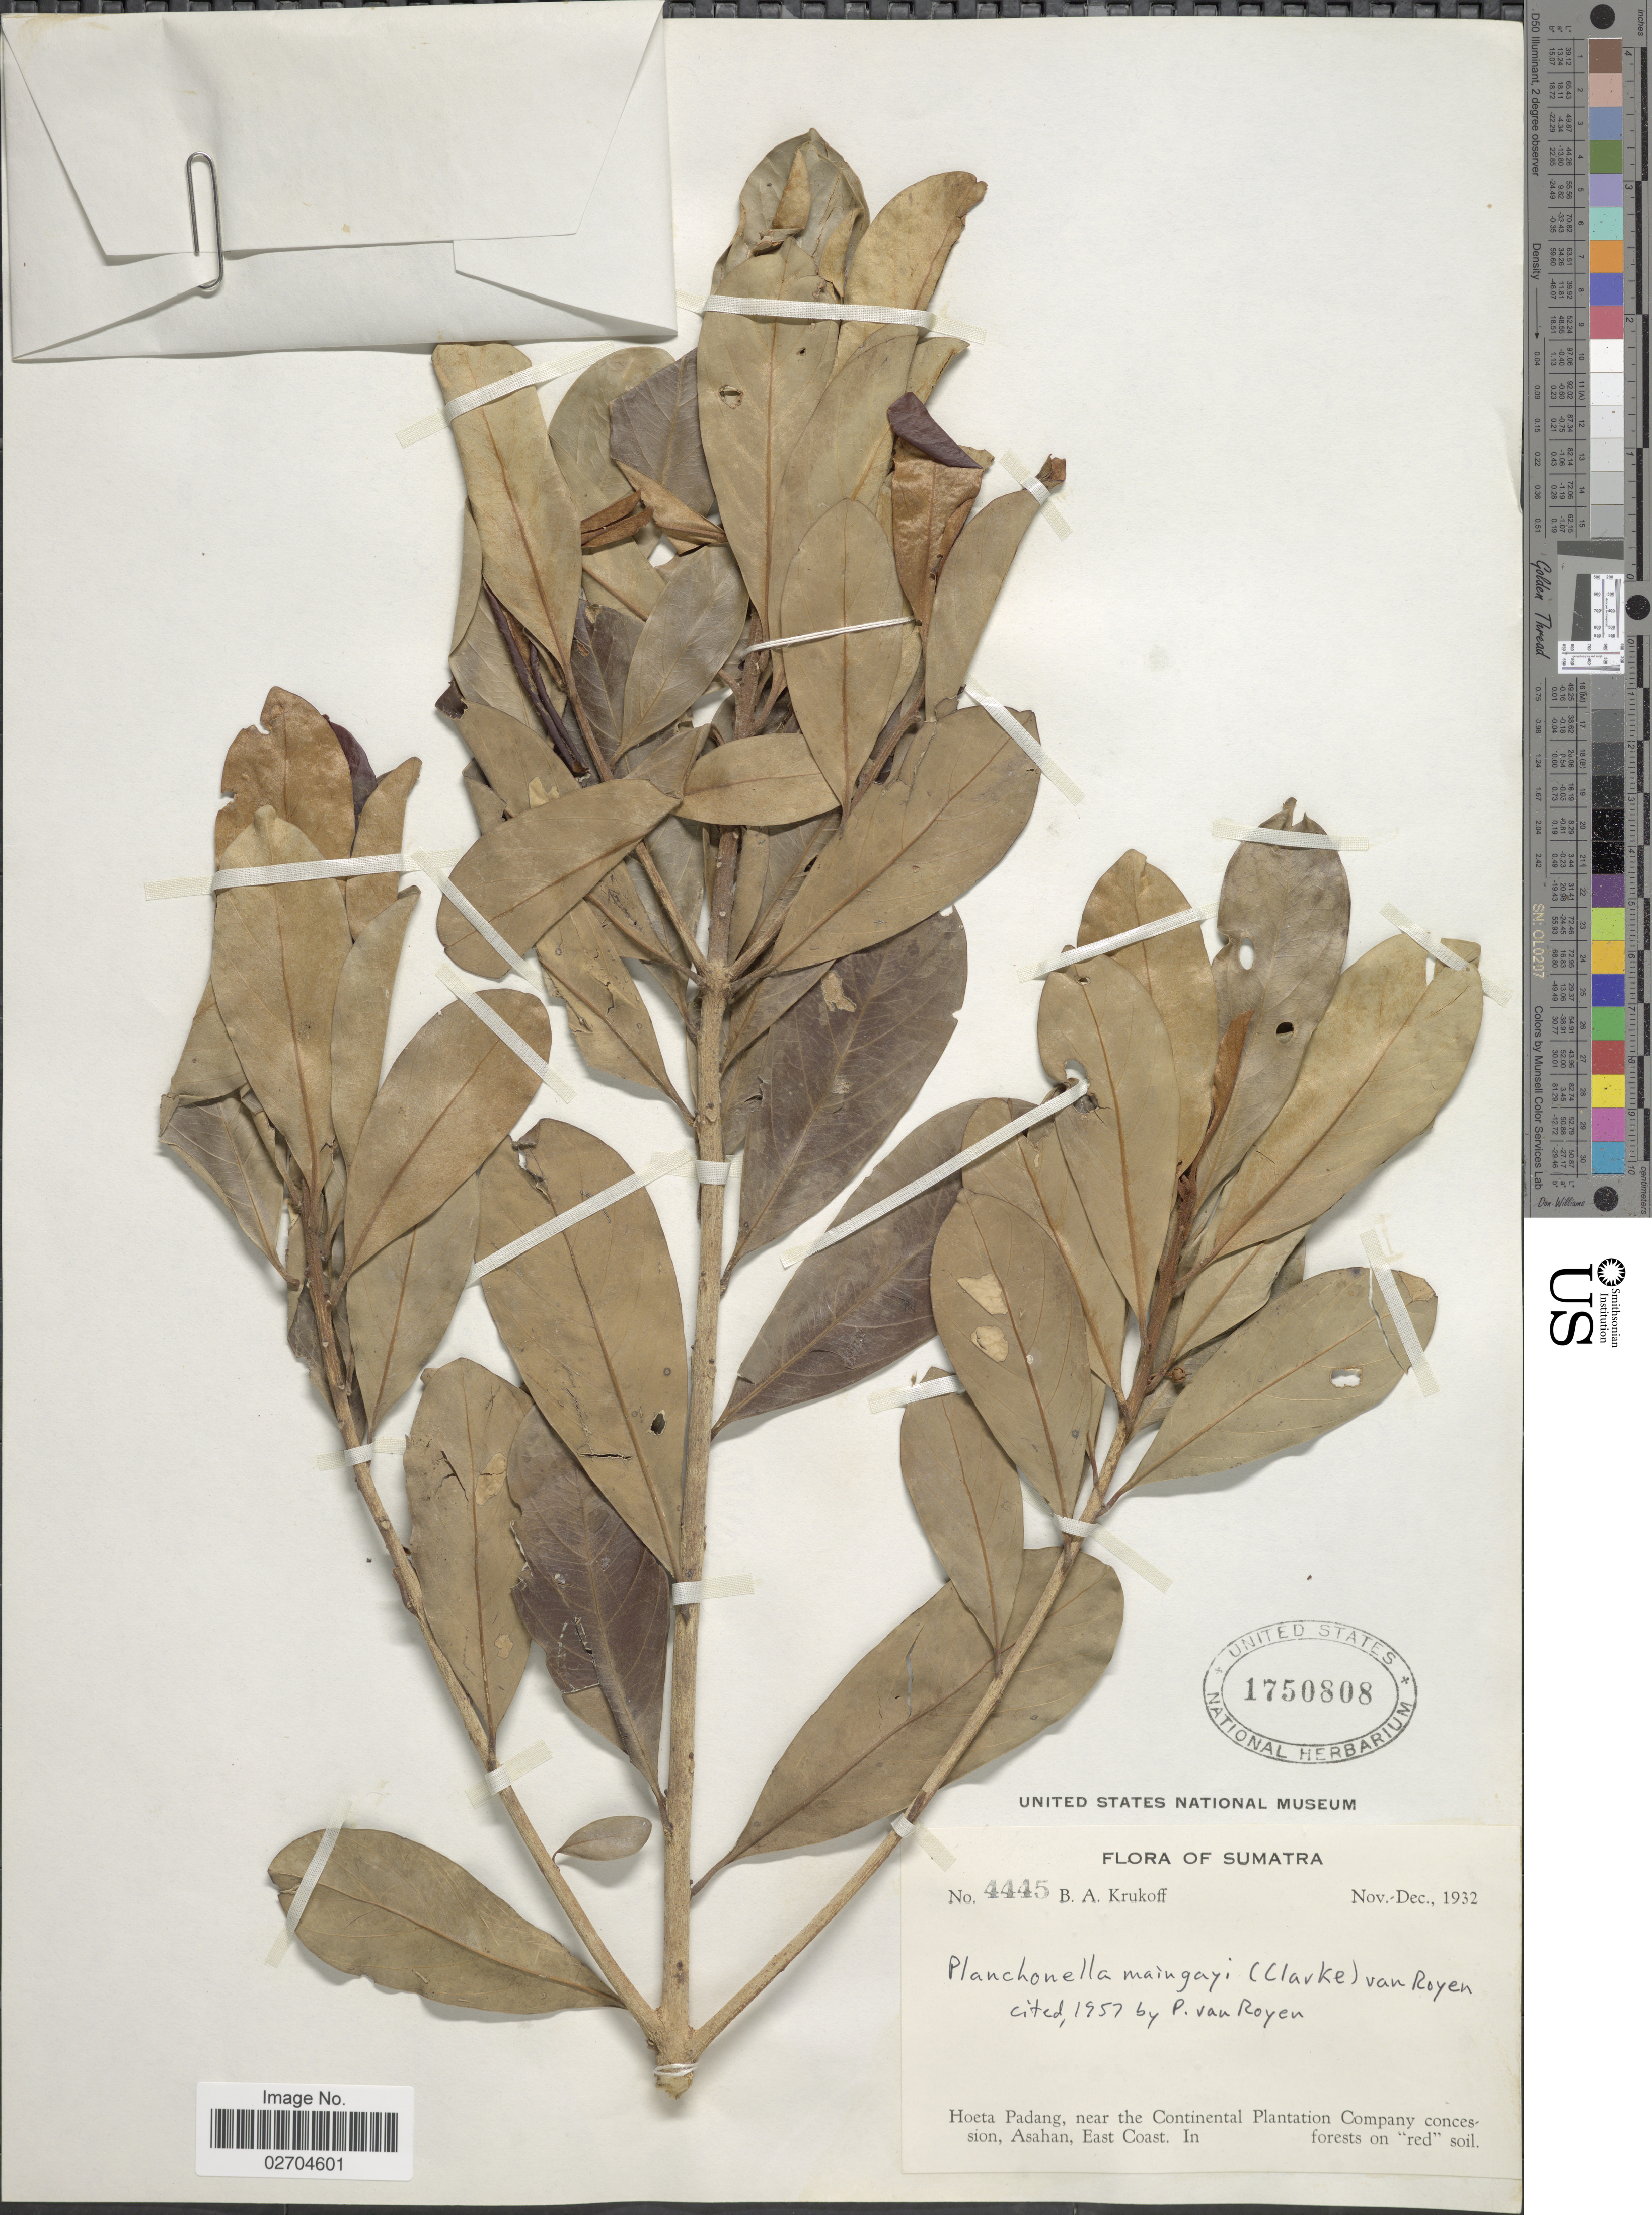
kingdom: Plantae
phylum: Tracheophyta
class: Magnoliopsida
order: Ericales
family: Sapotaceae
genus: Planchonella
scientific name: Planchonella maingayi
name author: (C.B. Clarke) P. Royen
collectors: B. A. Krukoff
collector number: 4445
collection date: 1932-11/1932-12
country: Indonesia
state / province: Sumatra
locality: Hoeta Padang, near the Continental Plantation Company Concession, Asahan, East Coast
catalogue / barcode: US 1750808